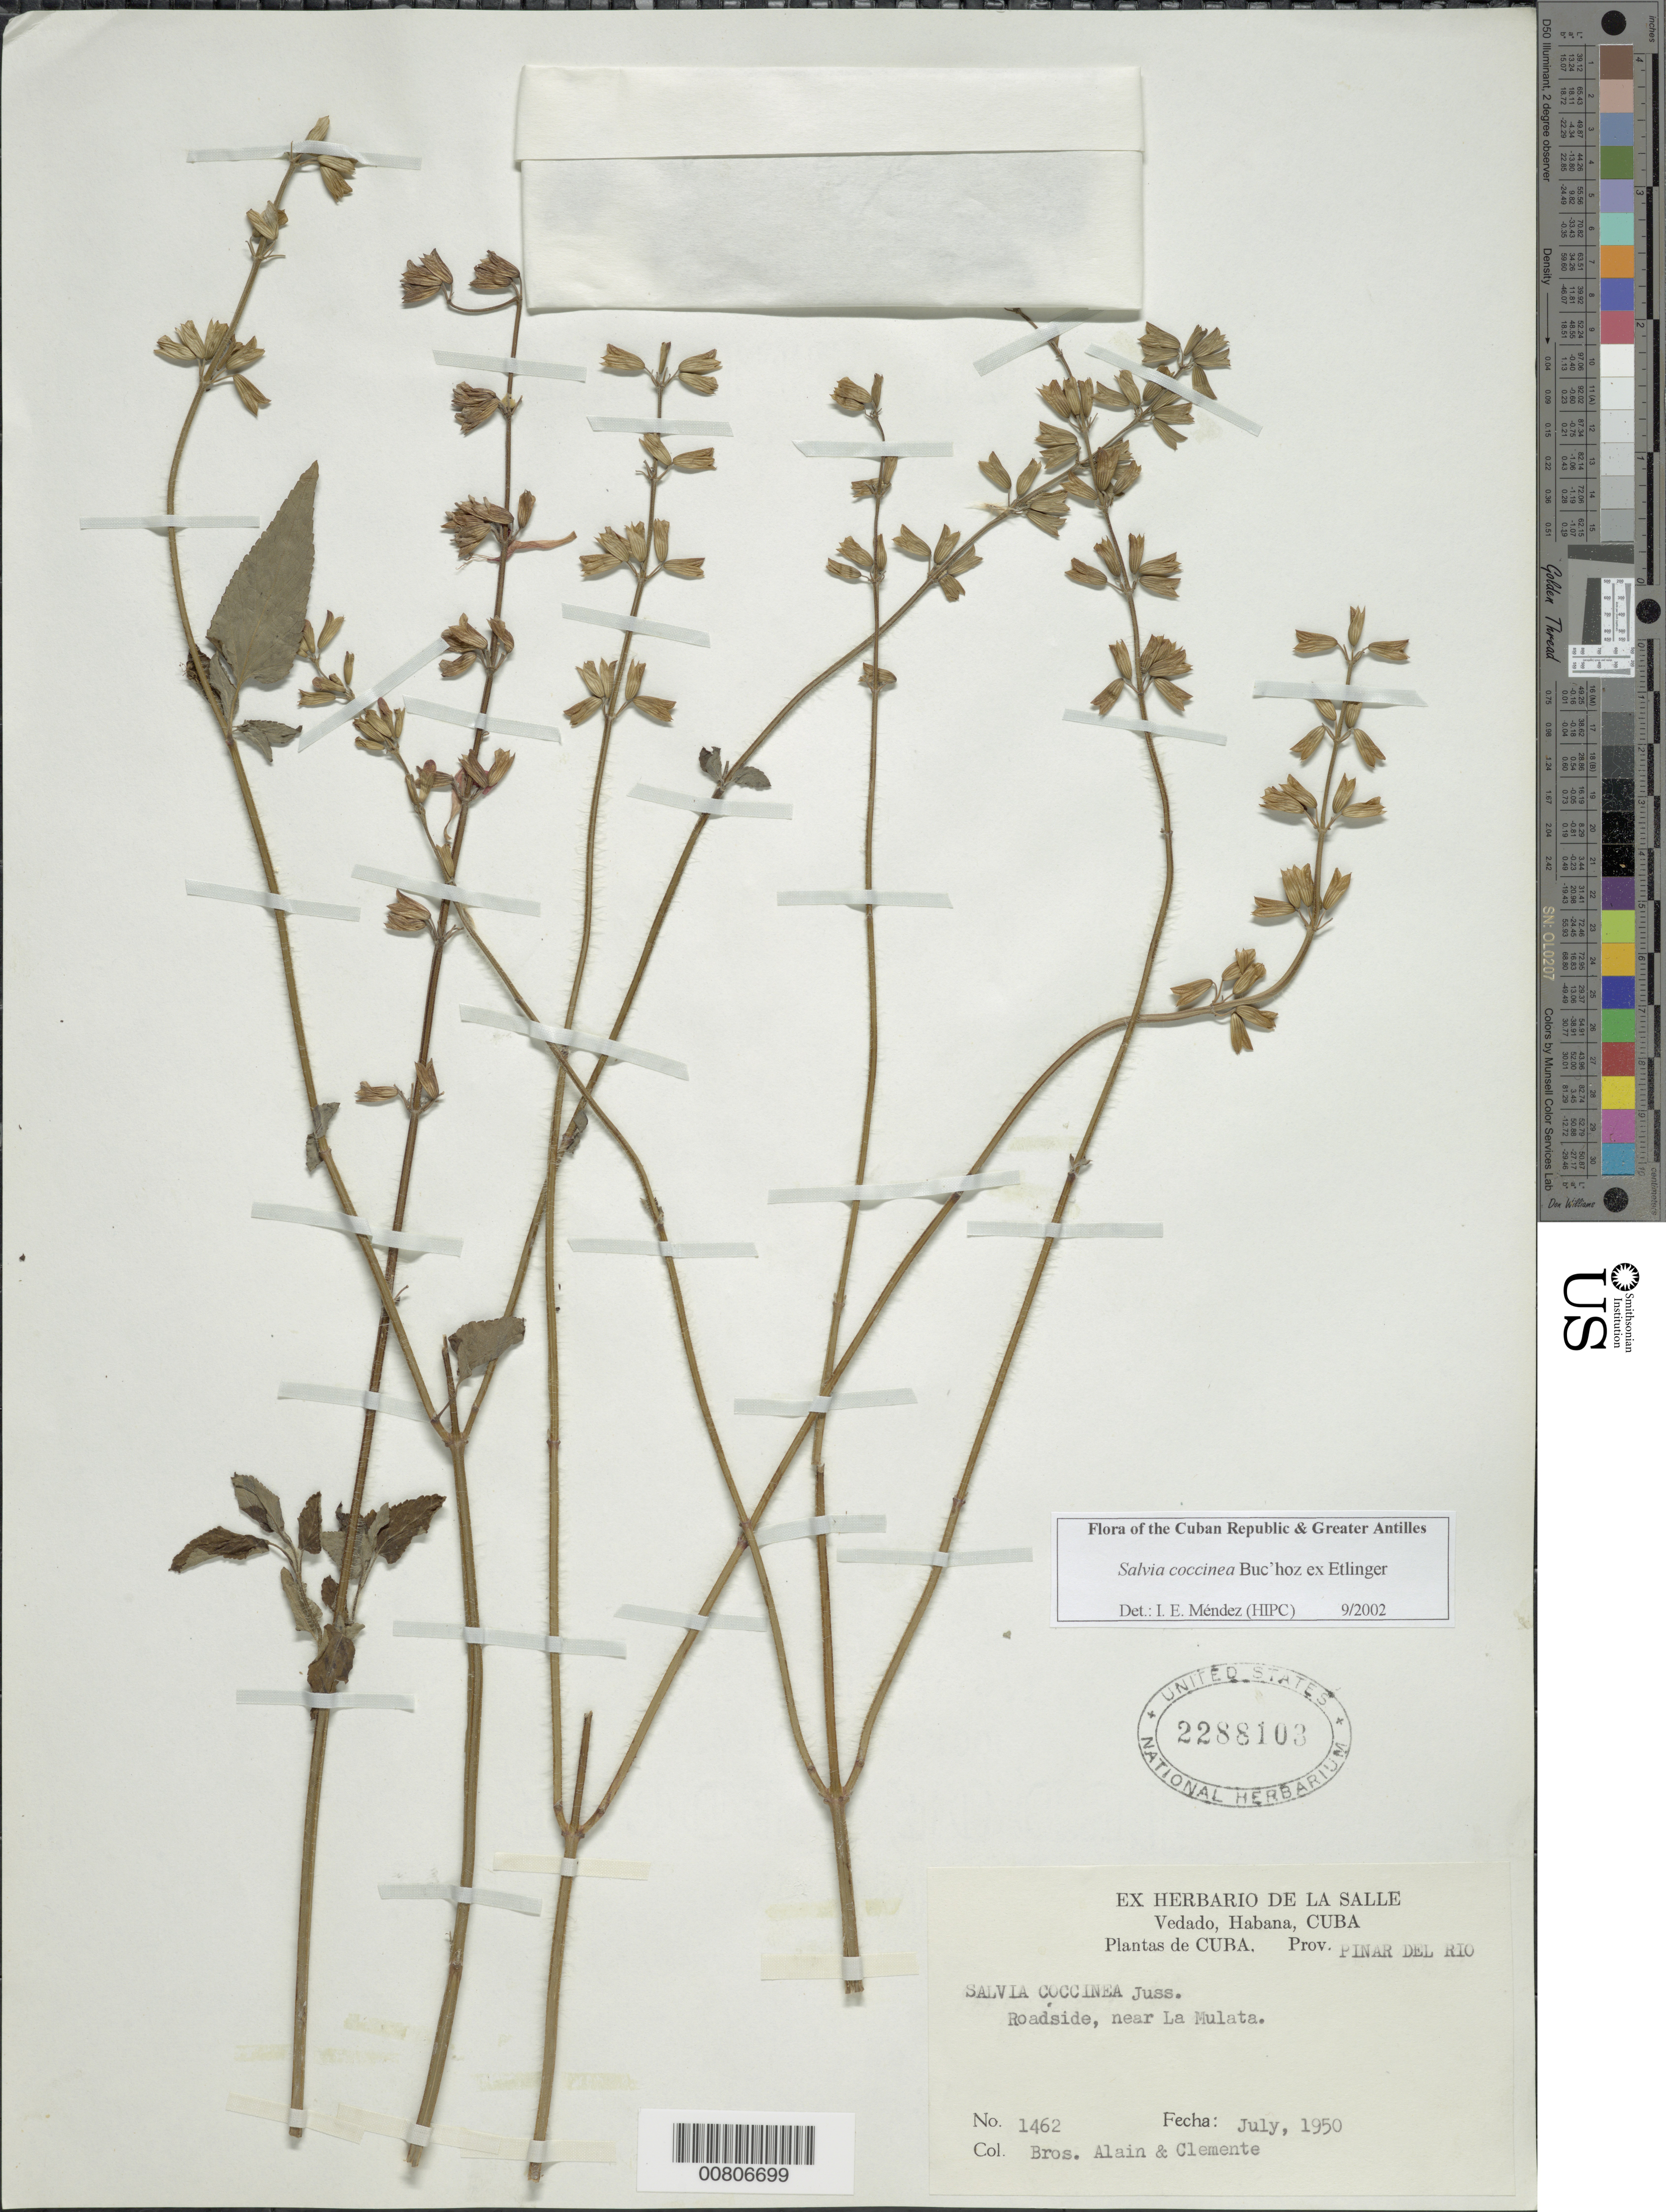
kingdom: Plantae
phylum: Tracheophyta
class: Magnoliopsida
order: Lamiales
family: Lamiaceae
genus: Salvia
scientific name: Salvia coccinea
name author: Buc'hoz ex Etl.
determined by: Méndez, Isidro E., (HIPC)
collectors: A. H. Liogier & Bro. Clemente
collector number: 1462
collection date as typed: Jul 1950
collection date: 1950-07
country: Cuba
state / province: Pinar del Rio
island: Cuba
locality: La Mulata, near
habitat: Roadside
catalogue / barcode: US 2288103